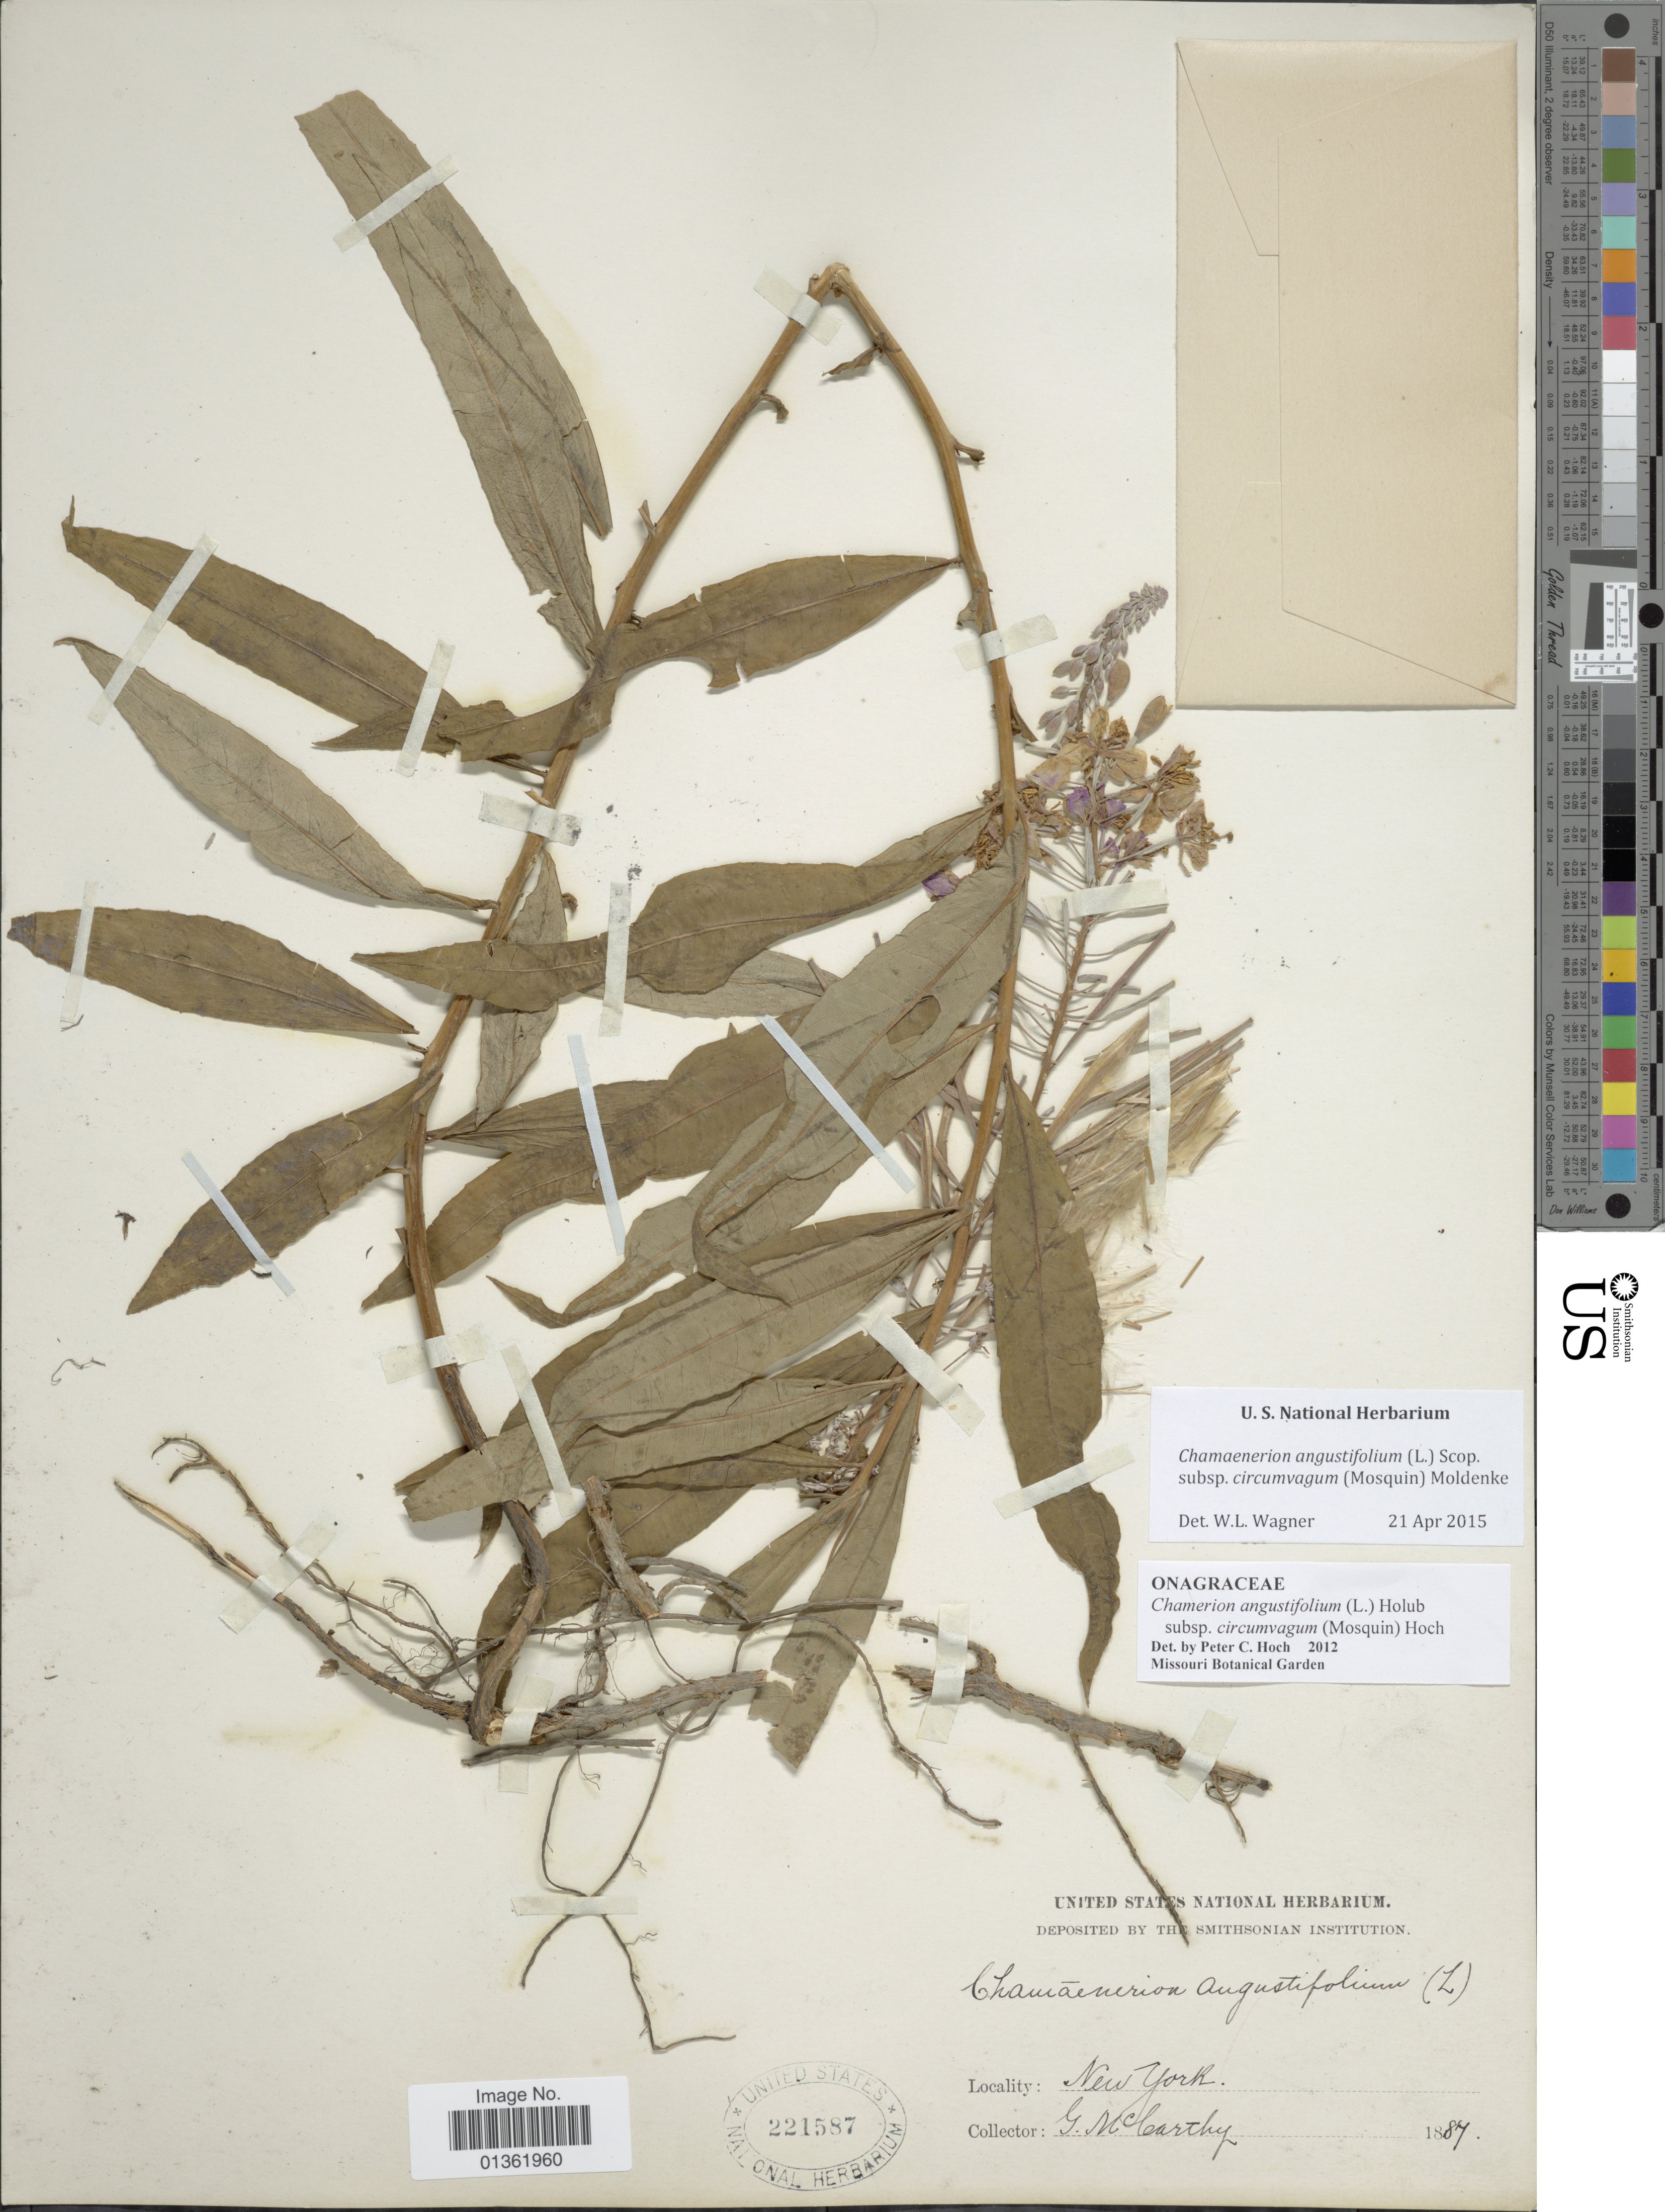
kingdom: Plantae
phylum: Tracheophyta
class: Magnoliopsida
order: Myrtales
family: Onagraceae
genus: Chamaenerion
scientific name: Chamaenerion angustifolium subsp. circumvagum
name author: (Mosquin) Moldenke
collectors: G. McCarthy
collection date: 1887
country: United States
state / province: New York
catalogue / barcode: US 221587